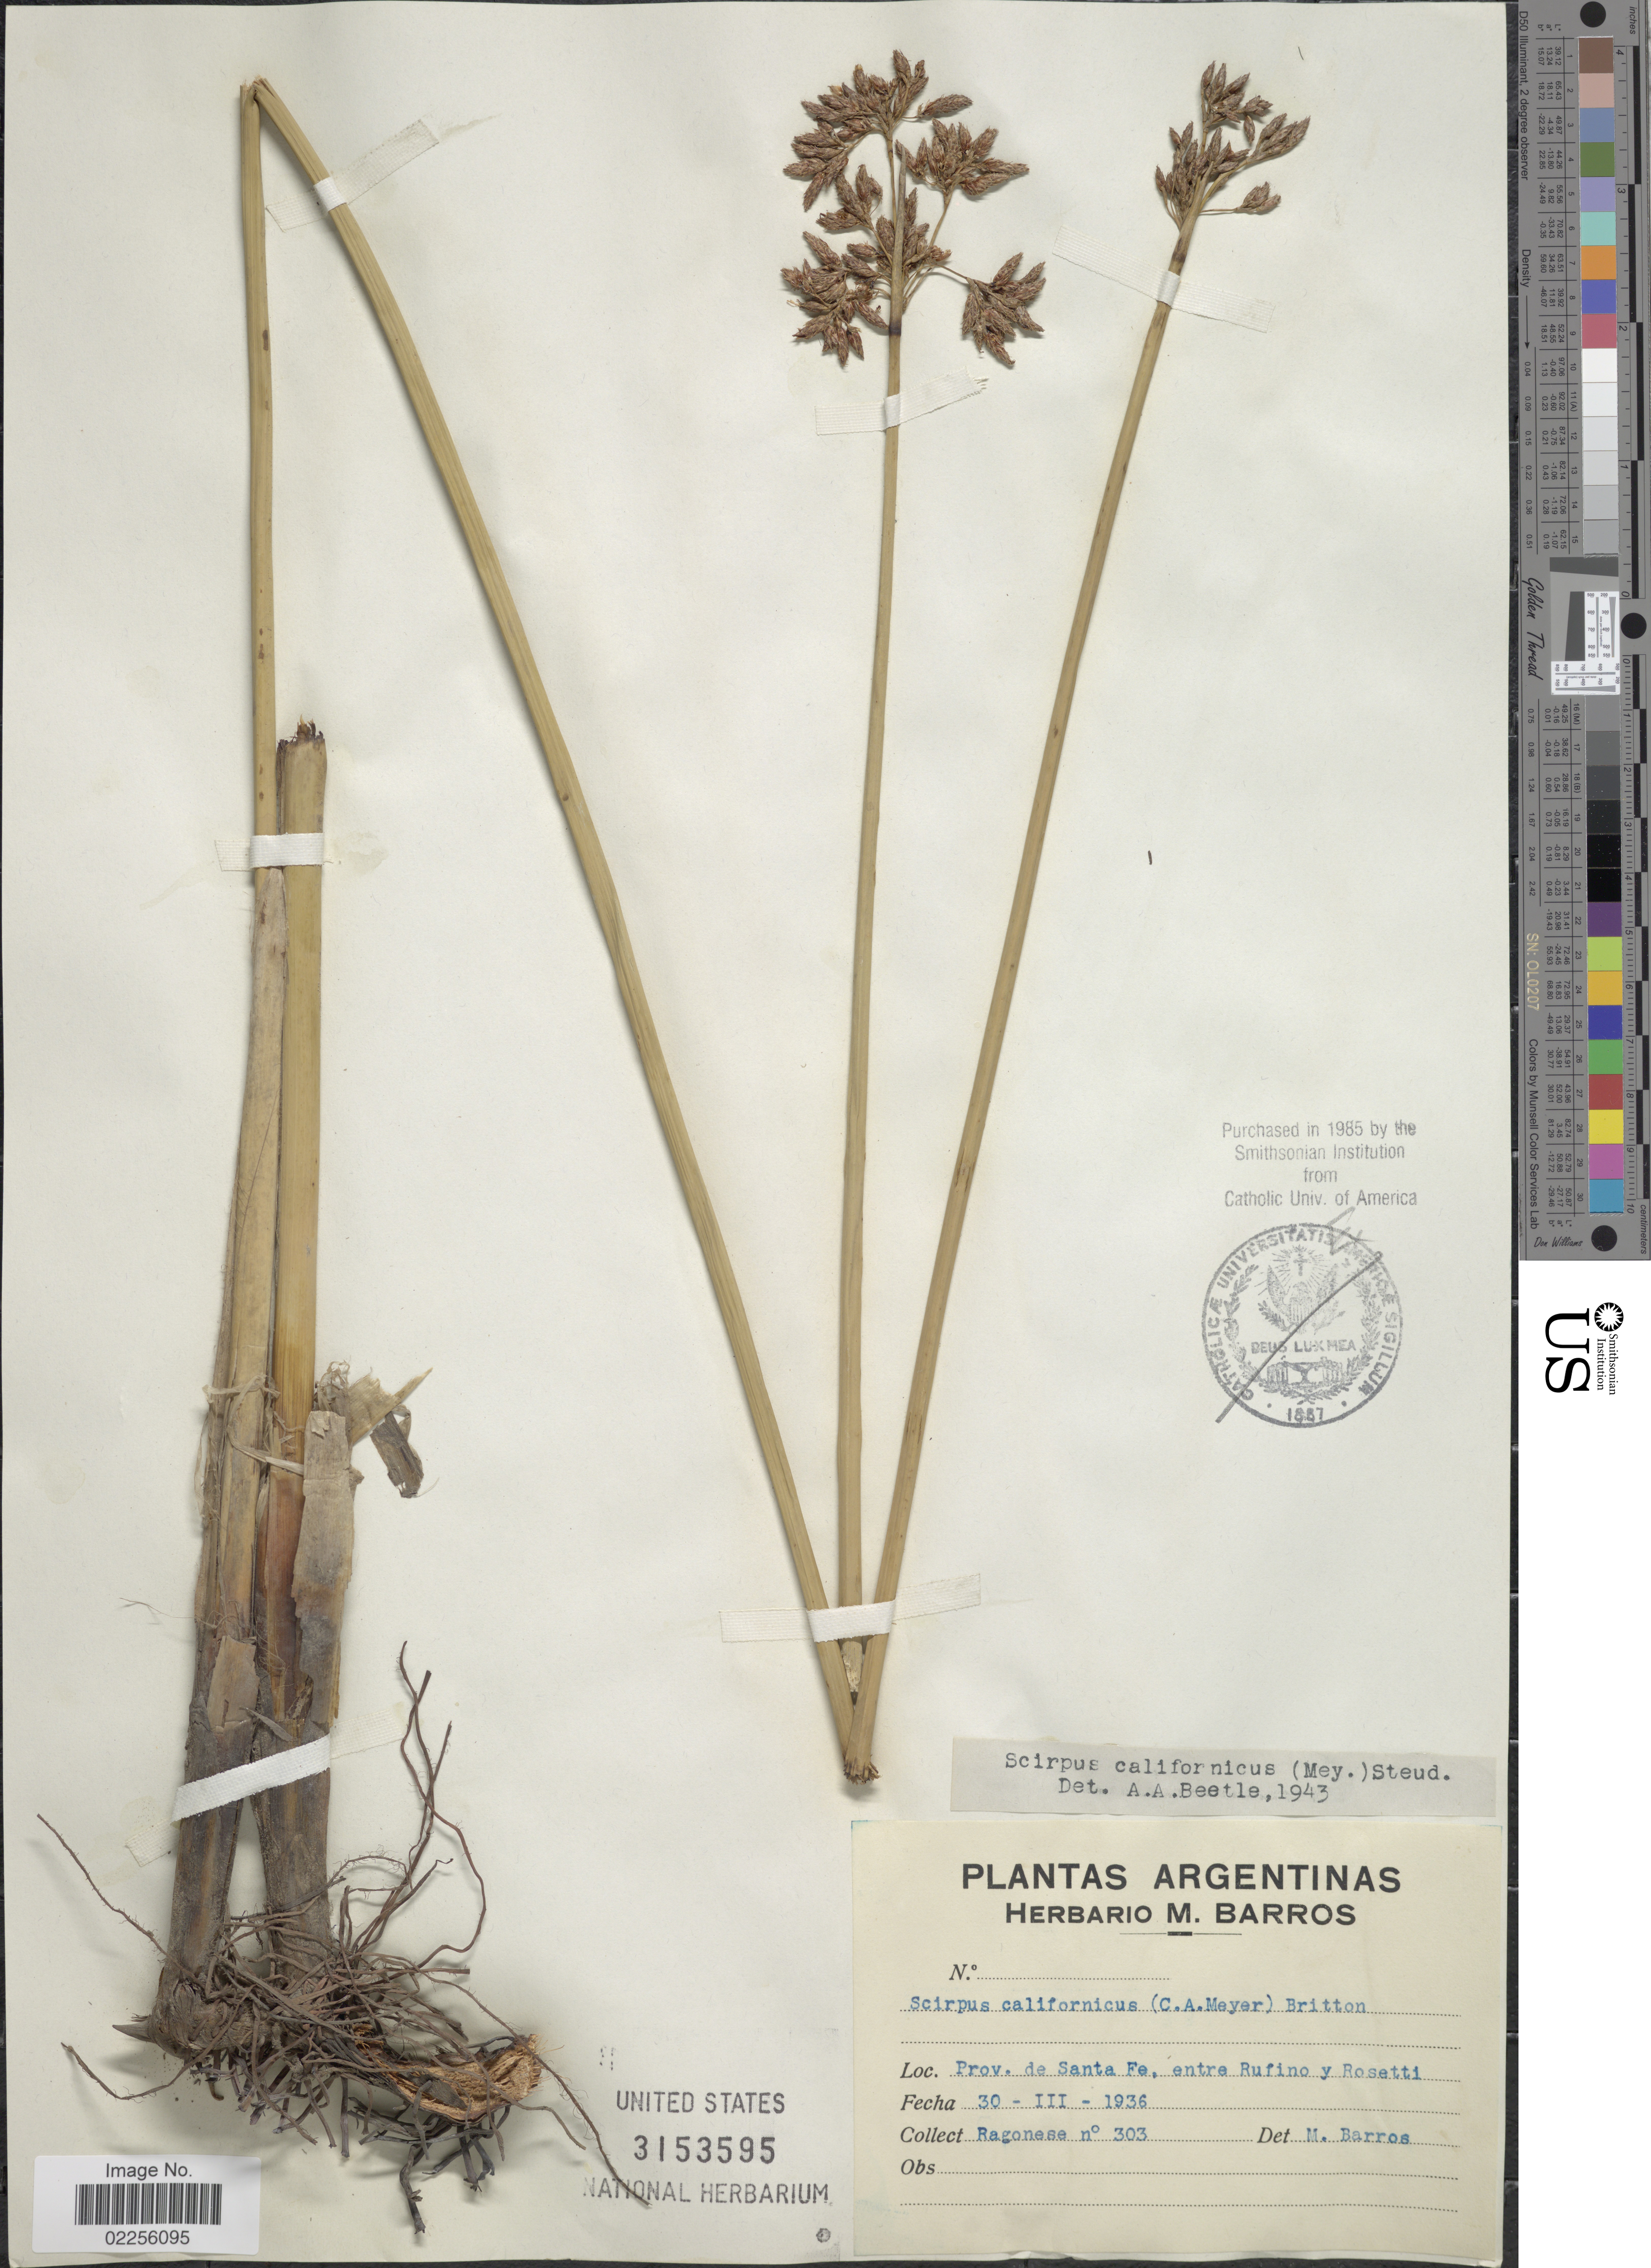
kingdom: Plantae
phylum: Tracheophyta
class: Liliopsida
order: Poales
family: Cyperaceae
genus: Schoenoplectus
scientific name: Schoenoplectus californicus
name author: (C.A. Mey.) Soják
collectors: Ragonese, --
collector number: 303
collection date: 1936-03-30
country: Argentina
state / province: Santa Fe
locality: Entre Rufino y Rosetti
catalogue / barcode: US 3153595